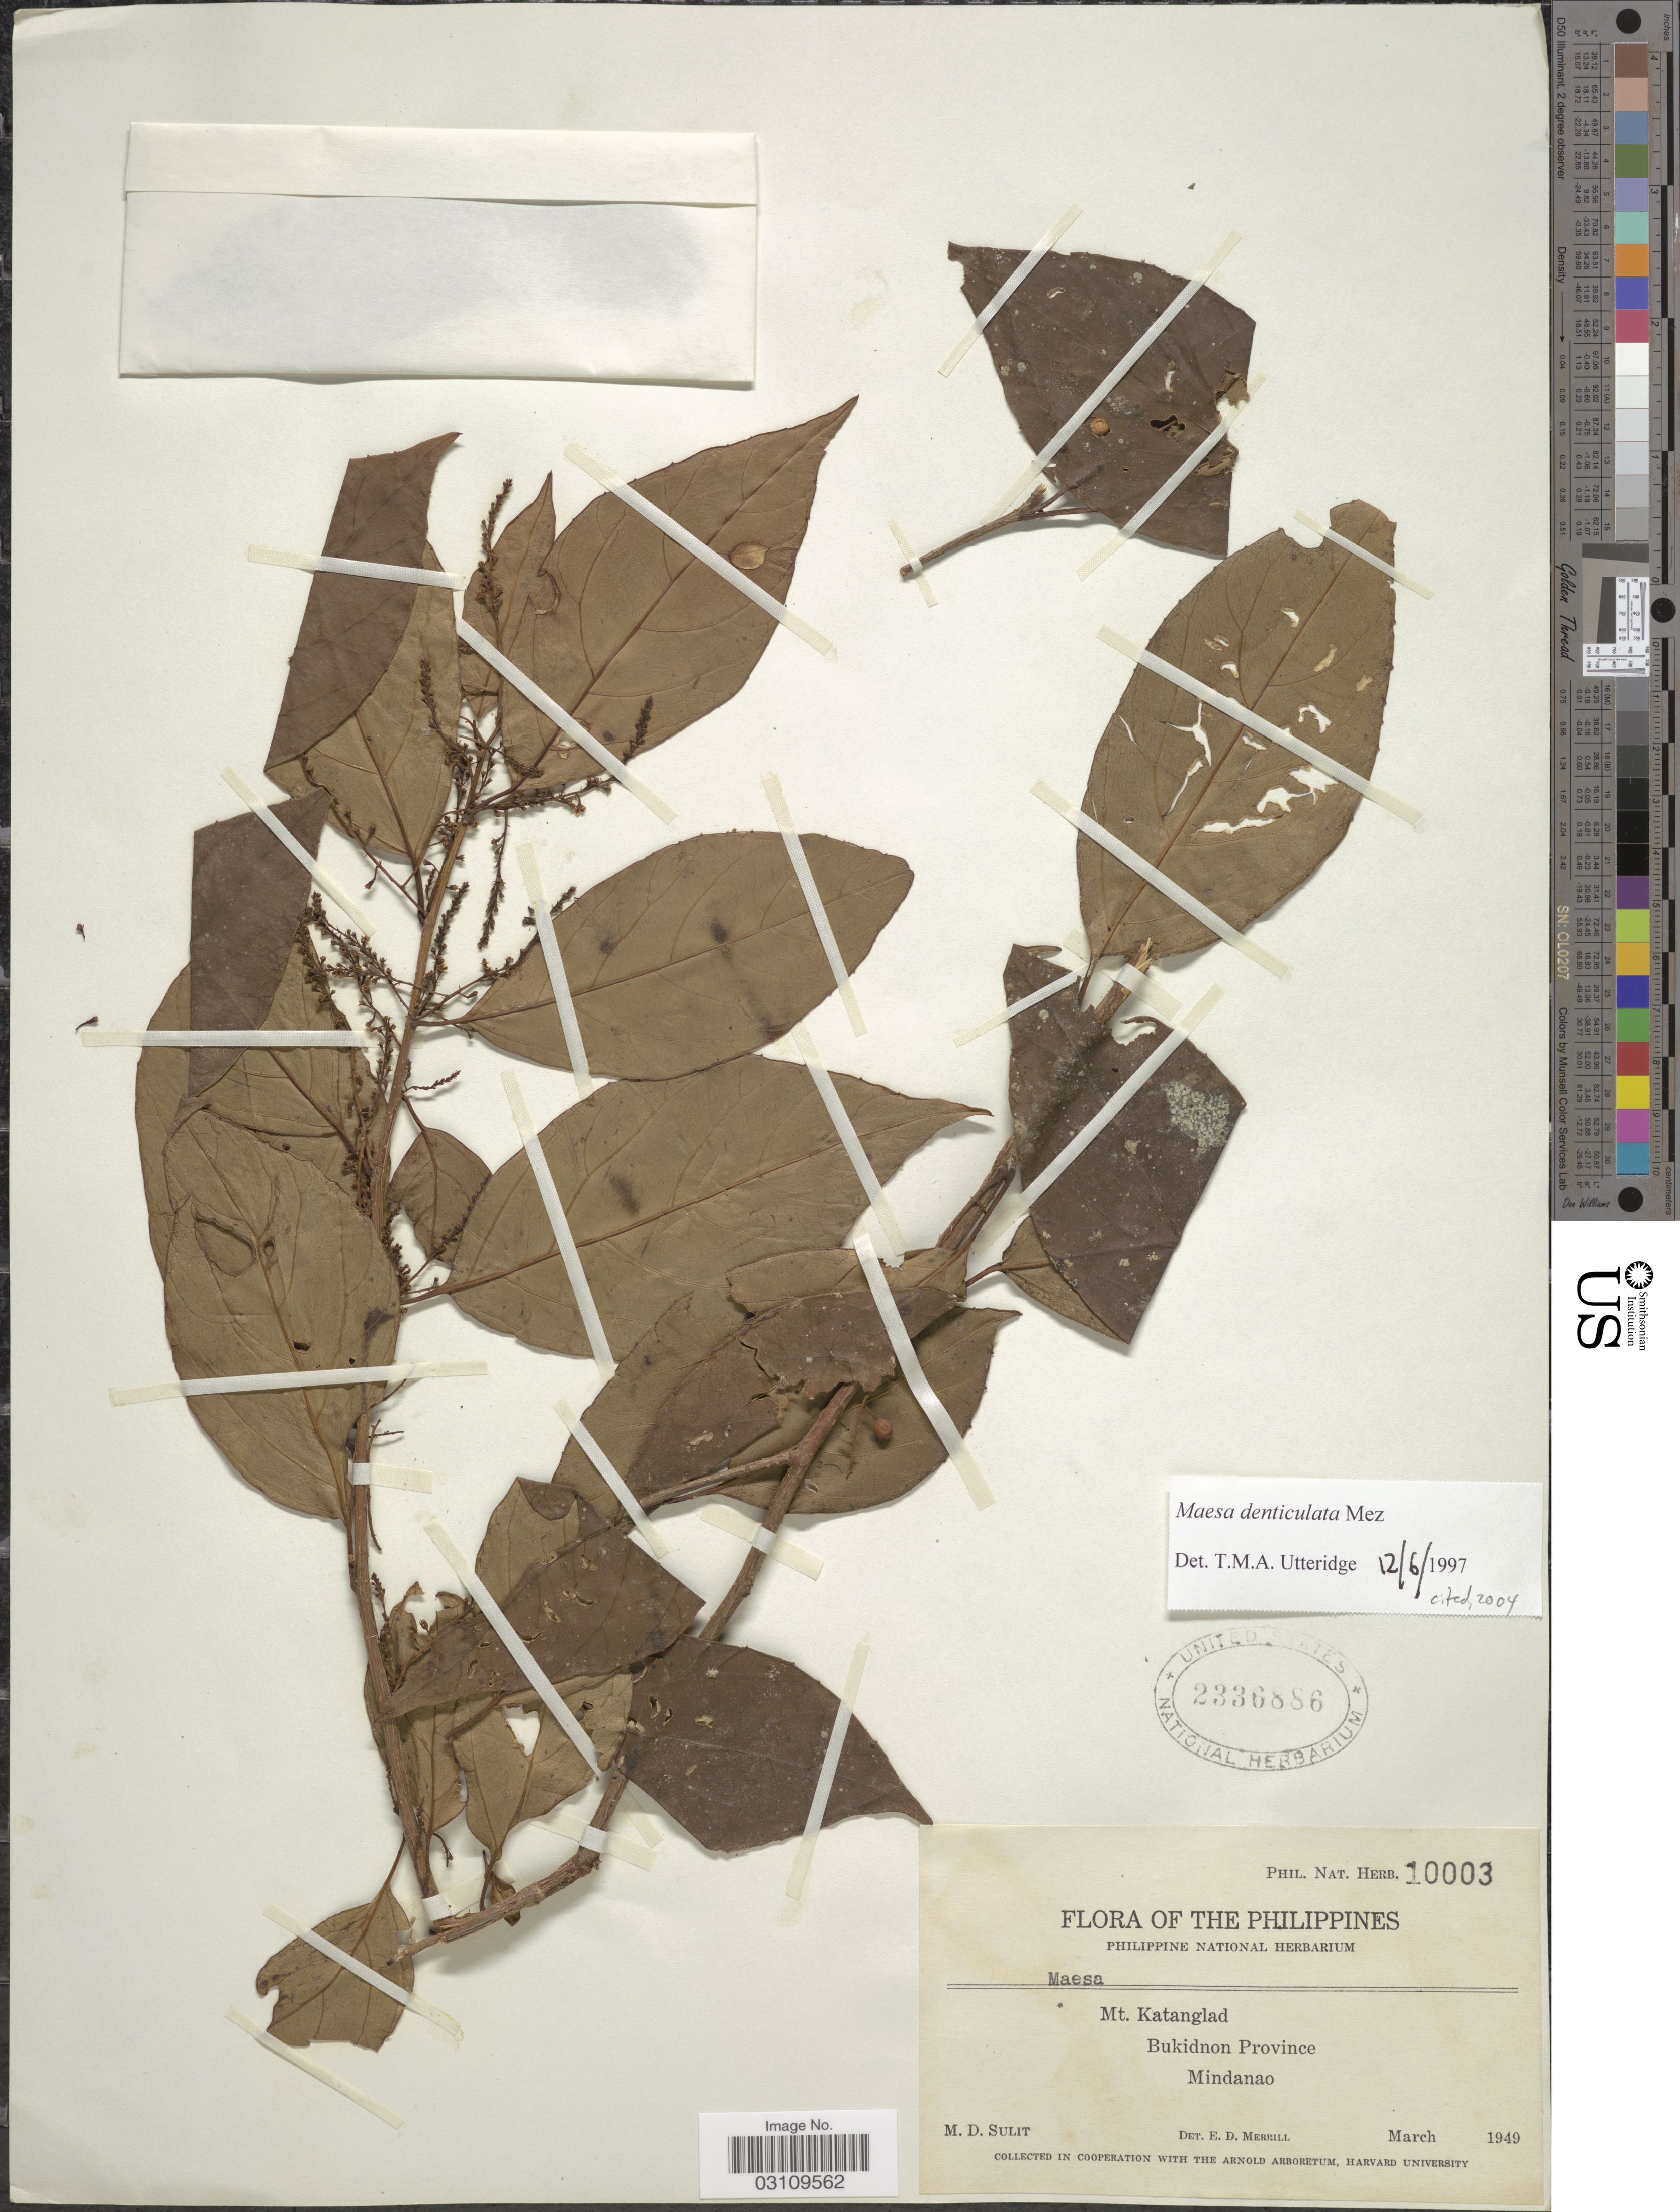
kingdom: Plantae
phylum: Tracheophyta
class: Magnoliopsida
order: Ericales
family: Primulaceae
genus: Maesa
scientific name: Maesa denticulata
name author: Mez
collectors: M. Sulit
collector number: Phil. Nat. Herb. 10003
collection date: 1949-03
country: Philippines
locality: Mt. Katanglad, Bukidnon Province, Mindanao.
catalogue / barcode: US 2336886